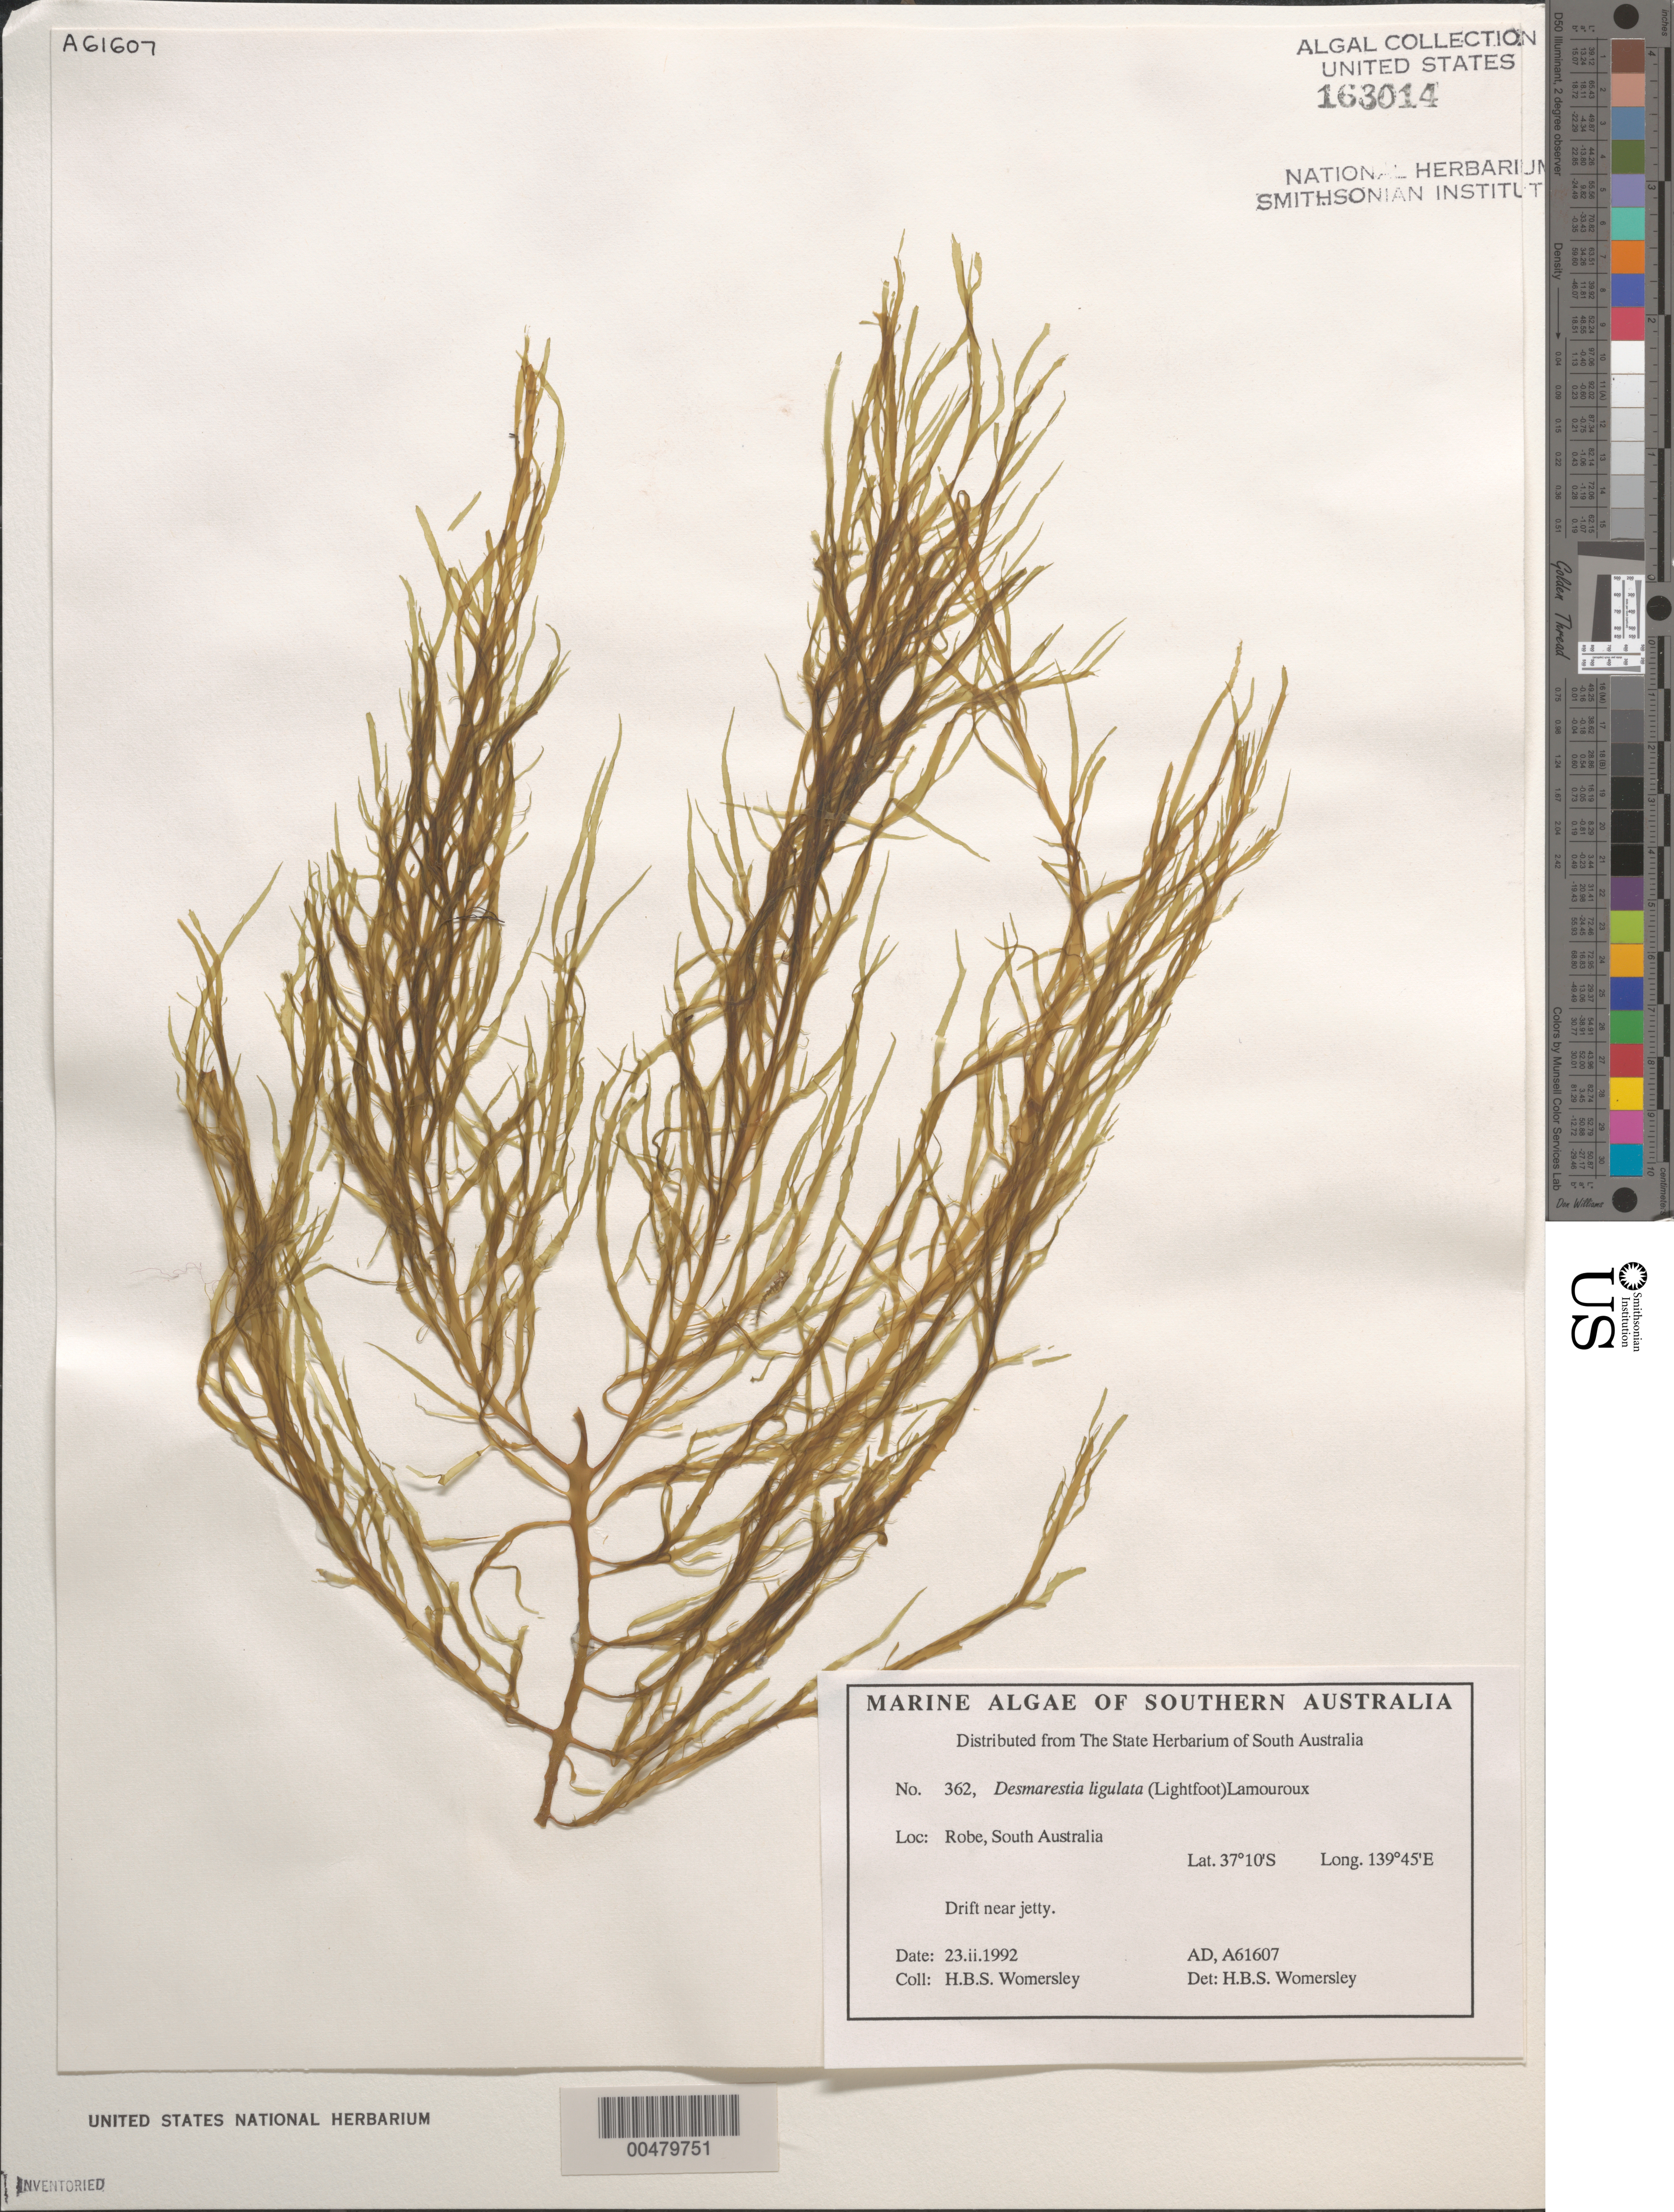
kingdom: Chromista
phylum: Ochrophyta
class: Phaeophyceae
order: Desmarestiales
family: Desmarestiaceae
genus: Desmarestia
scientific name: Desmarestia ligulata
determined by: Womersley, H. B. S.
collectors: H. B. S. Womersley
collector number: Ad A61607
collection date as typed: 23 Feb 1992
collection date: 1992-02-23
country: Australia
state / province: South Australia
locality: Robe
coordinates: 37 10' S, 139 45' E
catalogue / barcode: US 163014